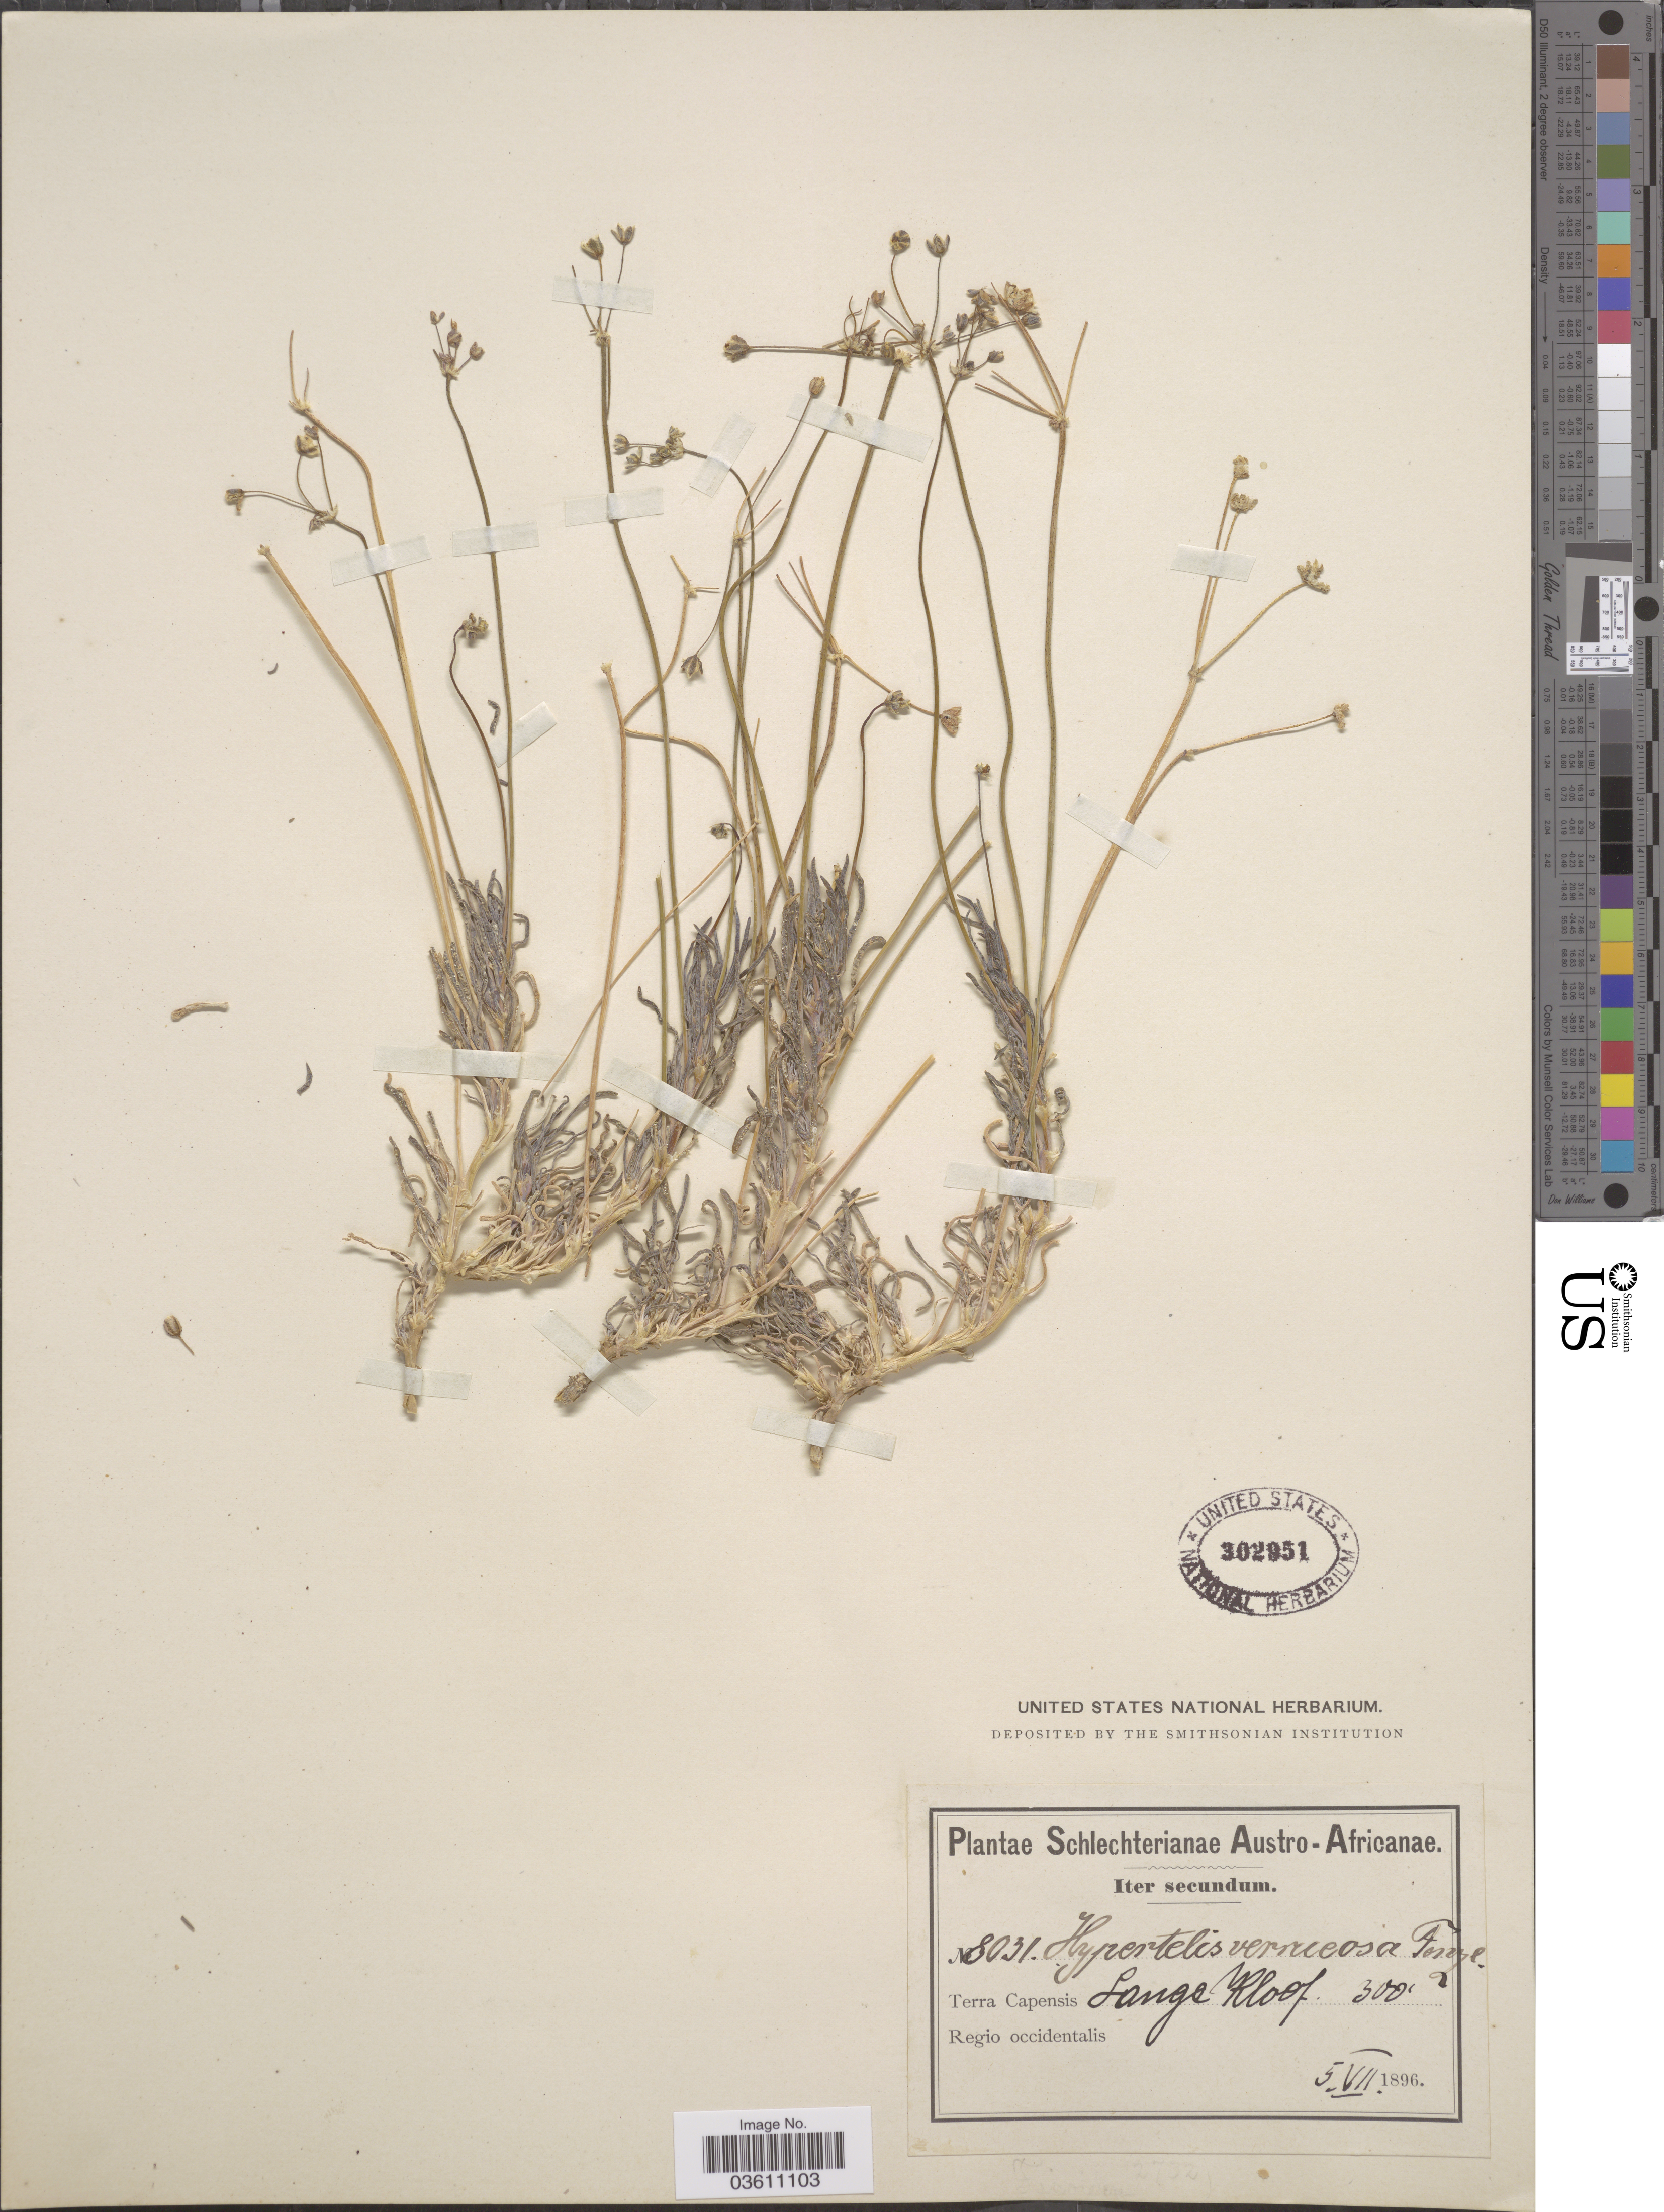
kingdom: Plantae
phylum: Tracheophyta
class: Magnoliopsida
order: Caryophyllales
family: Kewaceae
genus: Kewa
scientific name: Kewa salsoloides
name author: (Burch.) Christenh.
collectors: Schlechter, --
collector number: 8031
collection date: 1896-07-05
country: South Africa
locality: Austro-Africanae. Terra Capensis. Langs Kloof. Regio occidentalis.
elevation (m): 91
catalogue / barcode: US 302951